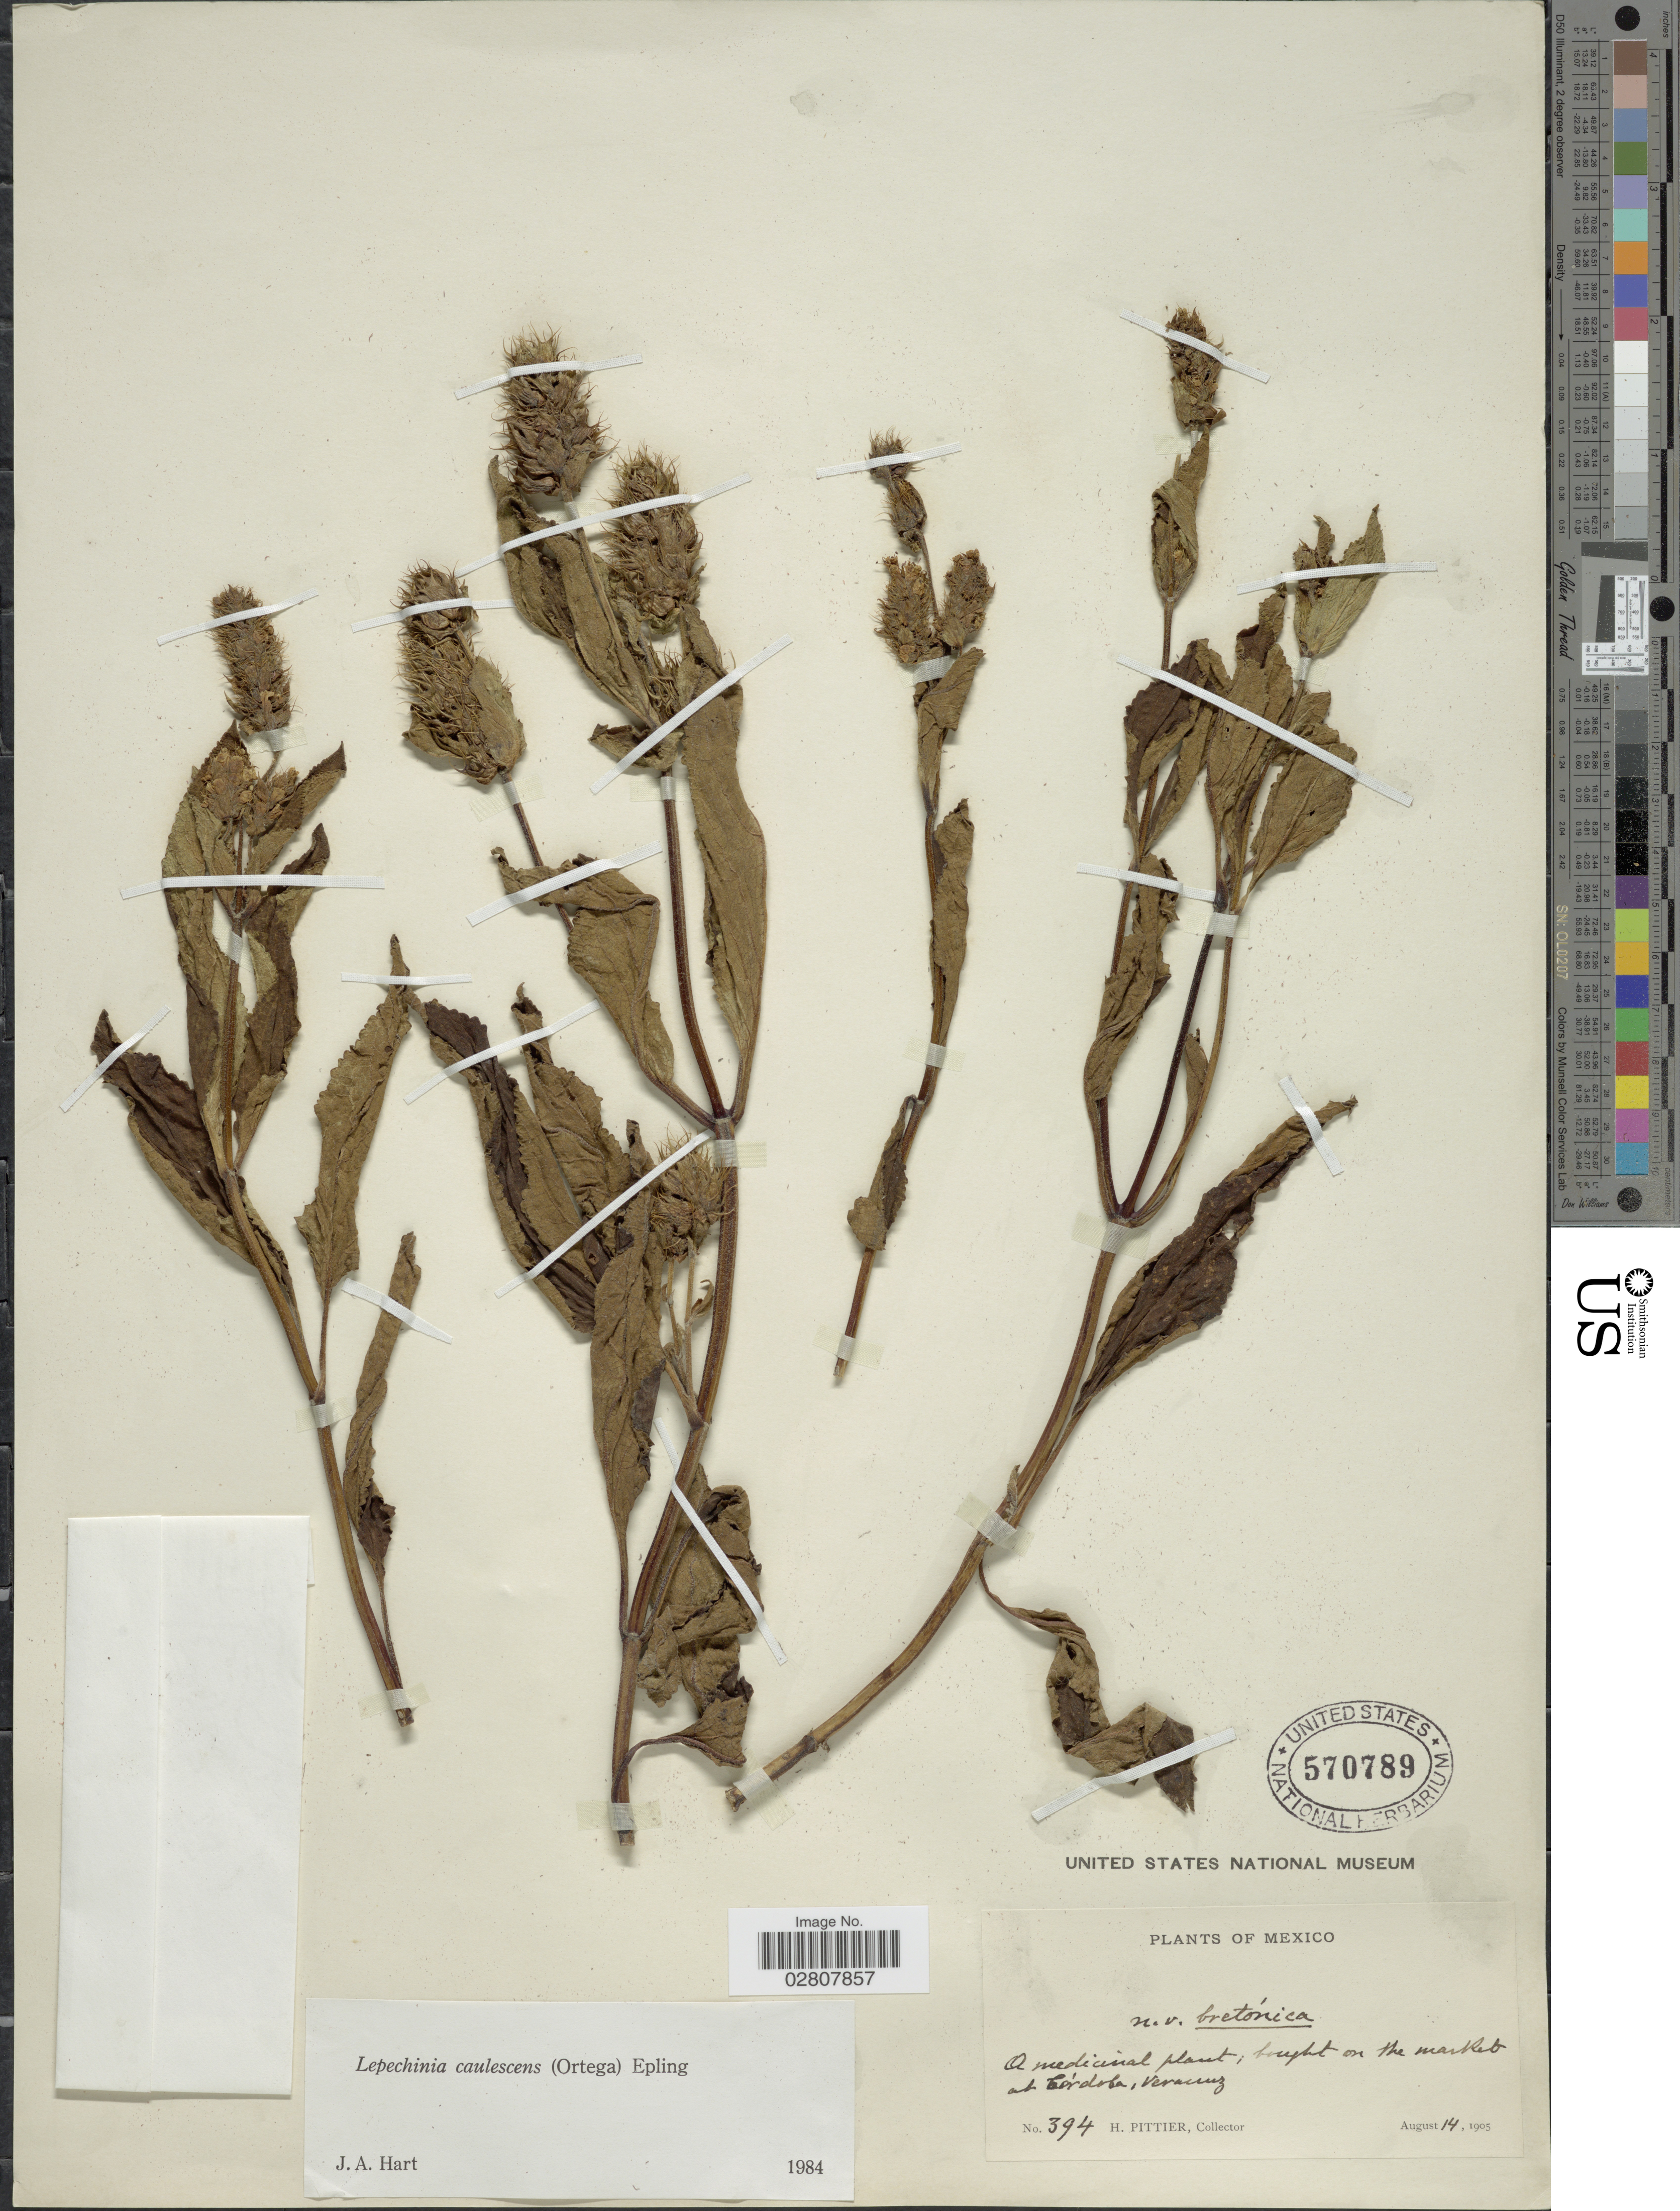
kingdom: Plantae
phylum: Tracheophyta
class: Magnoliopsida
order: Lamiales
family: Lamiaceae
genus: Lepechinia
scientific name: Lepechinia caulescens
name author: (Ortega) Epling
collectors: H. F. Pittier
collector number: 394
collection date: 1905-08-14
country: Mexico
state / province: Veracruz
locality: Bought on the market at Còrdoba.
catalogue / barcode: US 570789